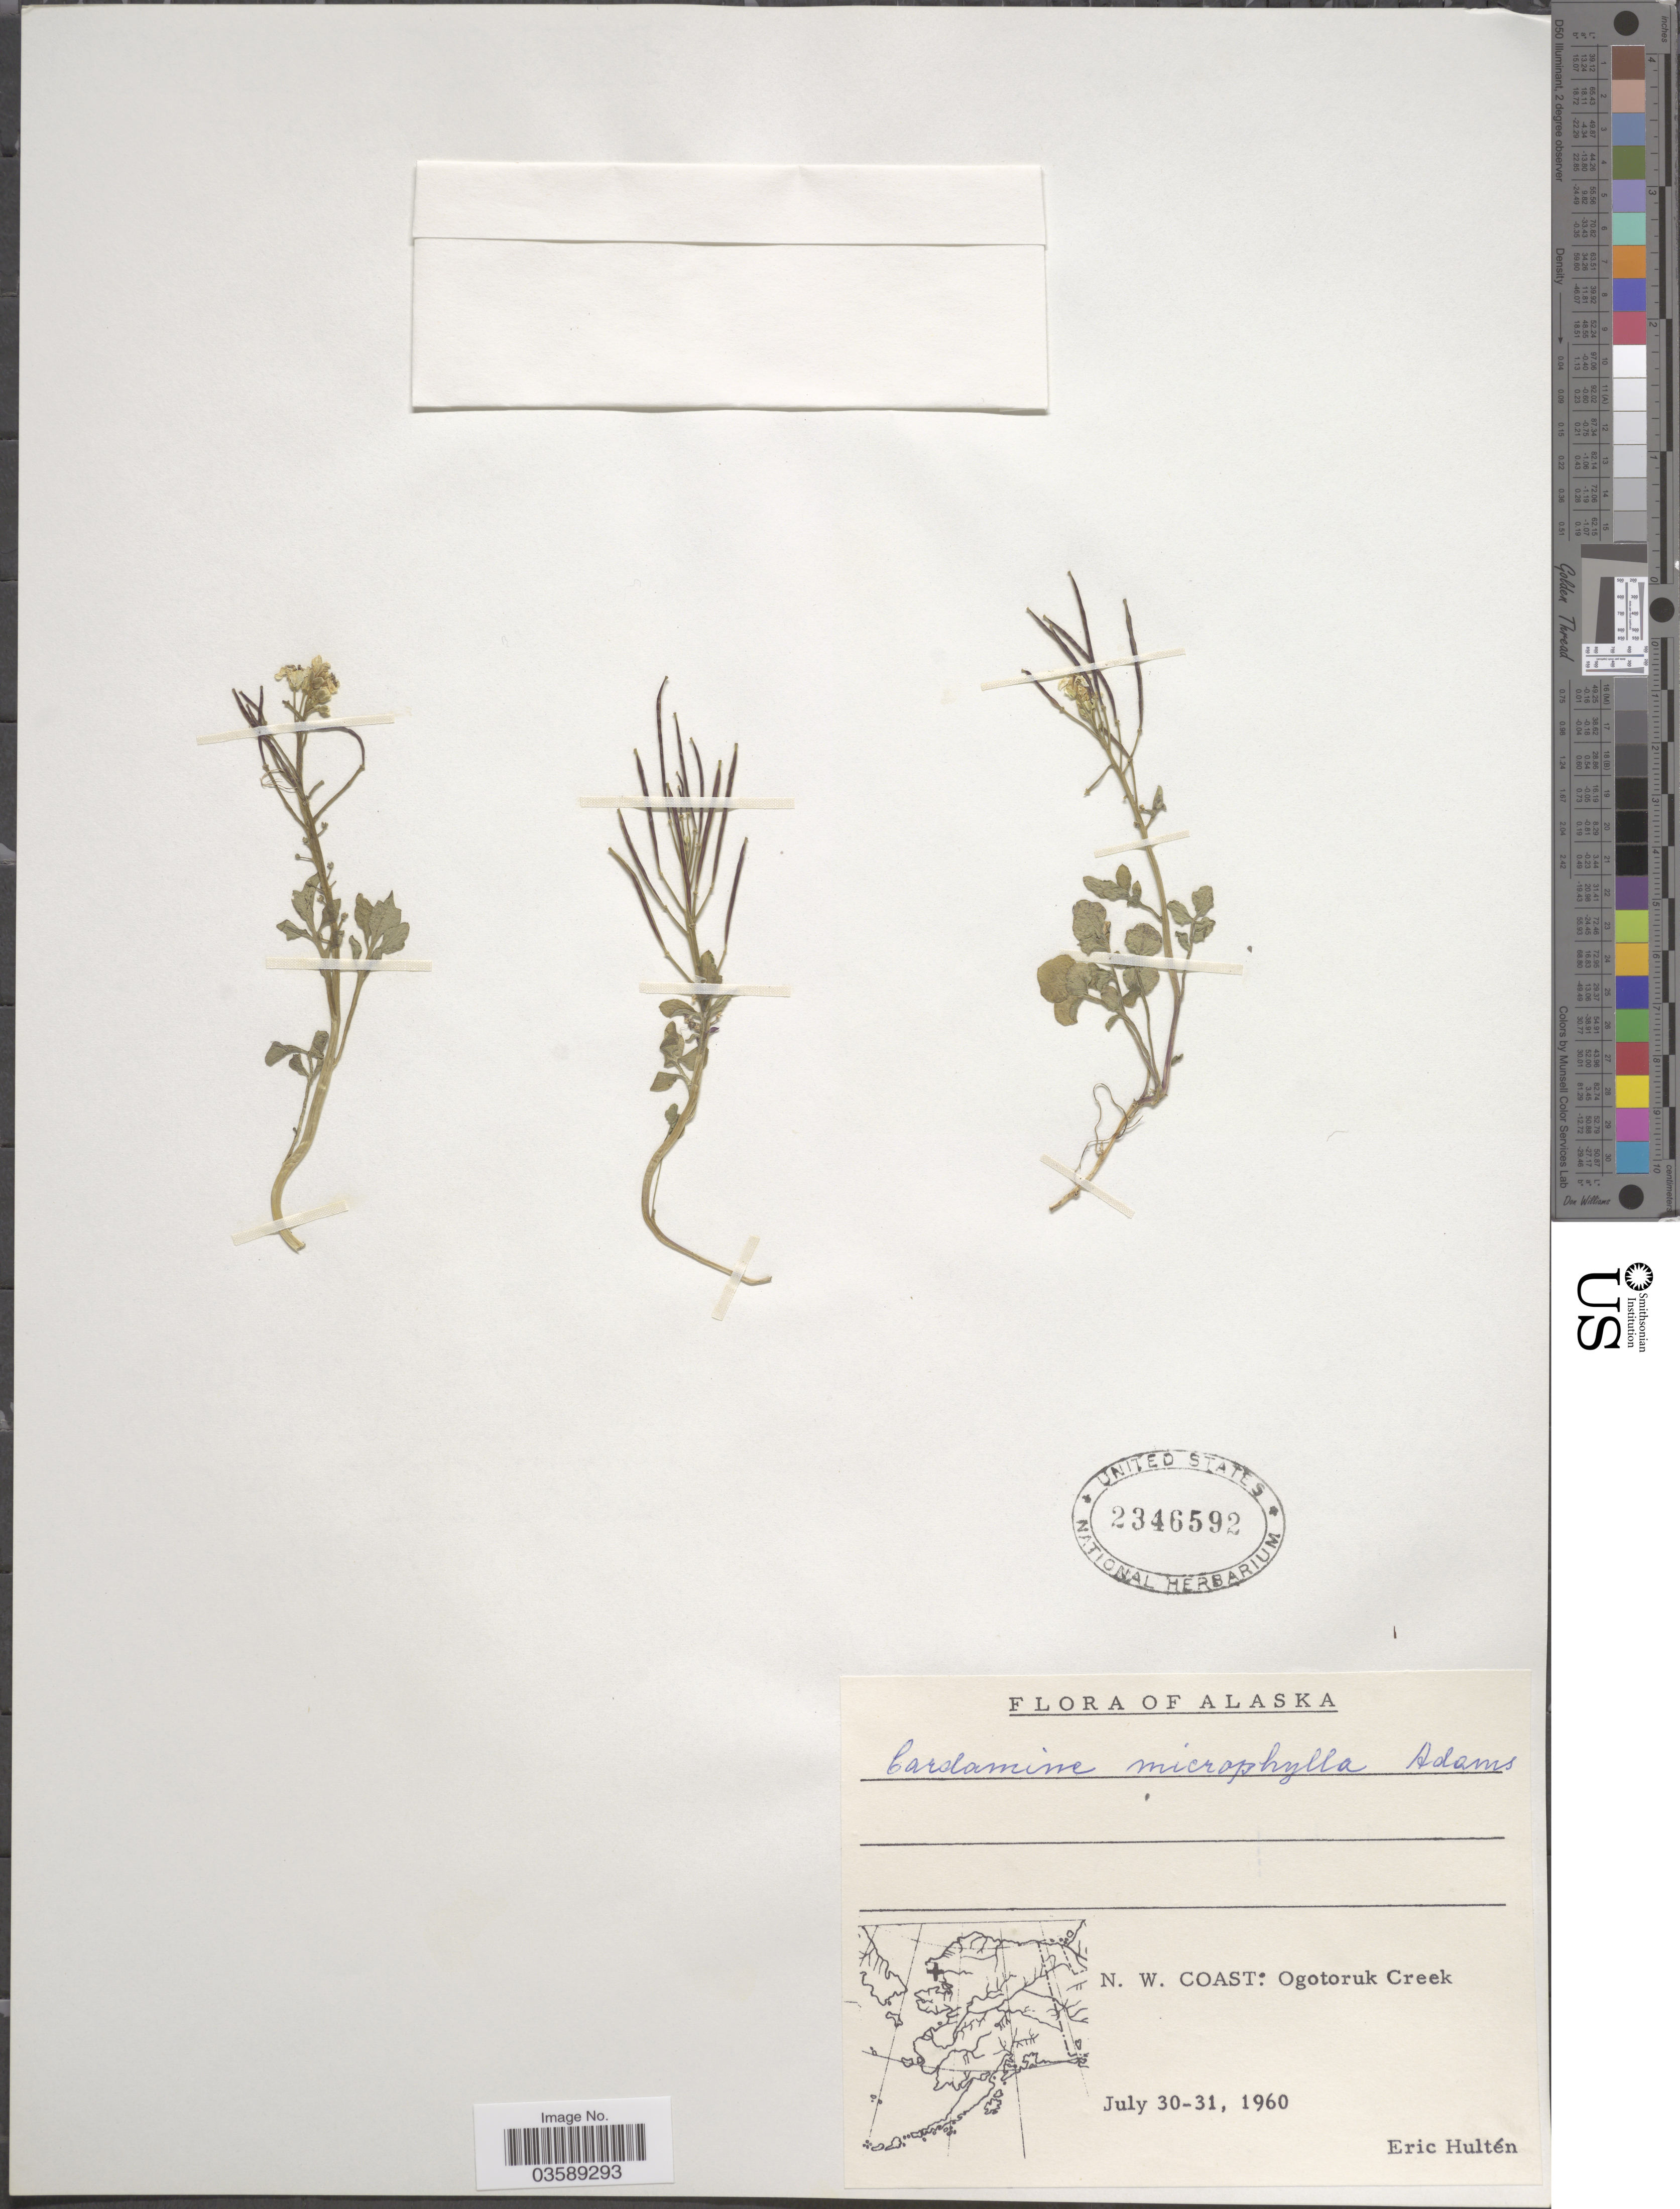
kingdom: Plantae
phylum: Tracheophyta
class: Magnoliopsida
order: Brassicales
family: Brassicaceae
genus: Cardamine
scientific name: Cardamine microphylla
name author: Adams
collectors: E. G. Hultén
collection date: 1960-07-30/1960-07-31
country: United States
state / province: Alaska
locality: N. W. Coast: Ogotoruk Creek.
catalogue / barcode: US 2346592